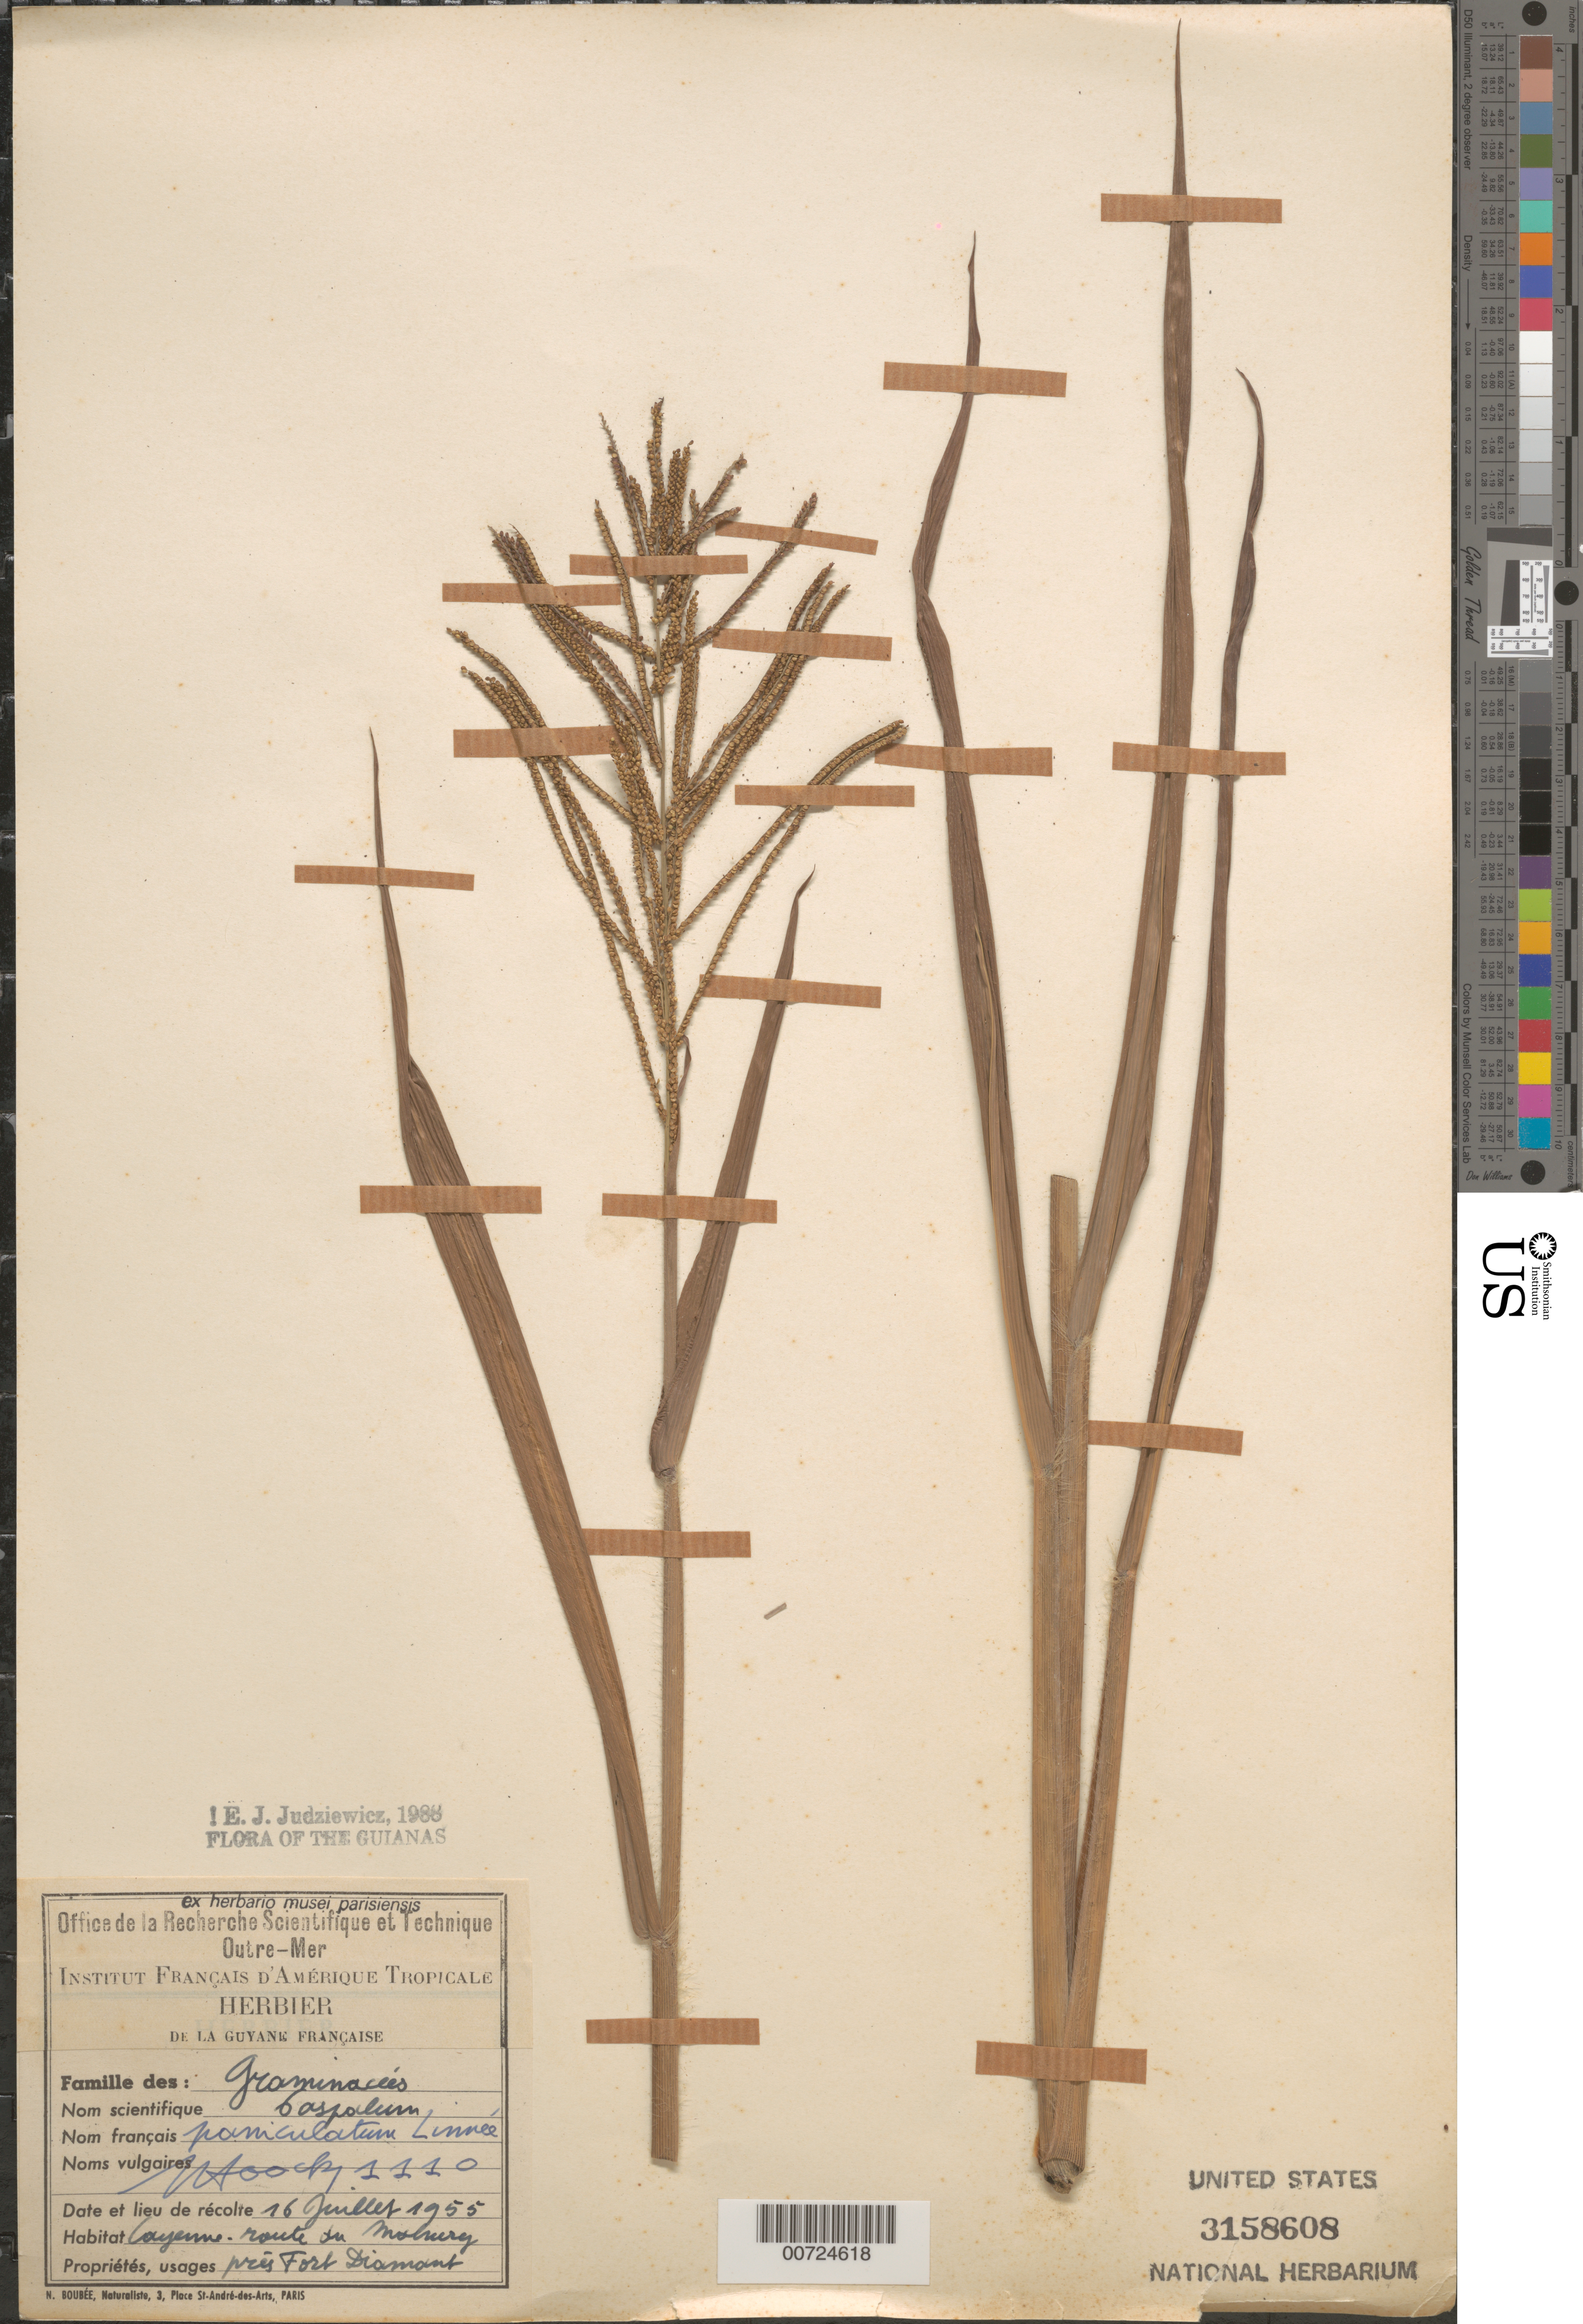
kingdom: Plantae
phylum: Tracheophyta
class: Liliopsida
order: Poales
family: Poaceae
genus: Paspalum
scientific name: Paspalum paniculatum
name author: L.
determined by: Judziewicz, E. J.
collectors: J. Hoock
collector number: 1110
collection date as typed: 16-Jul-55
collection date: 1955-07-16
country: French Guiana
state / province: Cayenne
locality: Cayenne, Route du Mahoury pres Fort Diamant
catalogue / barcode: US 3158608